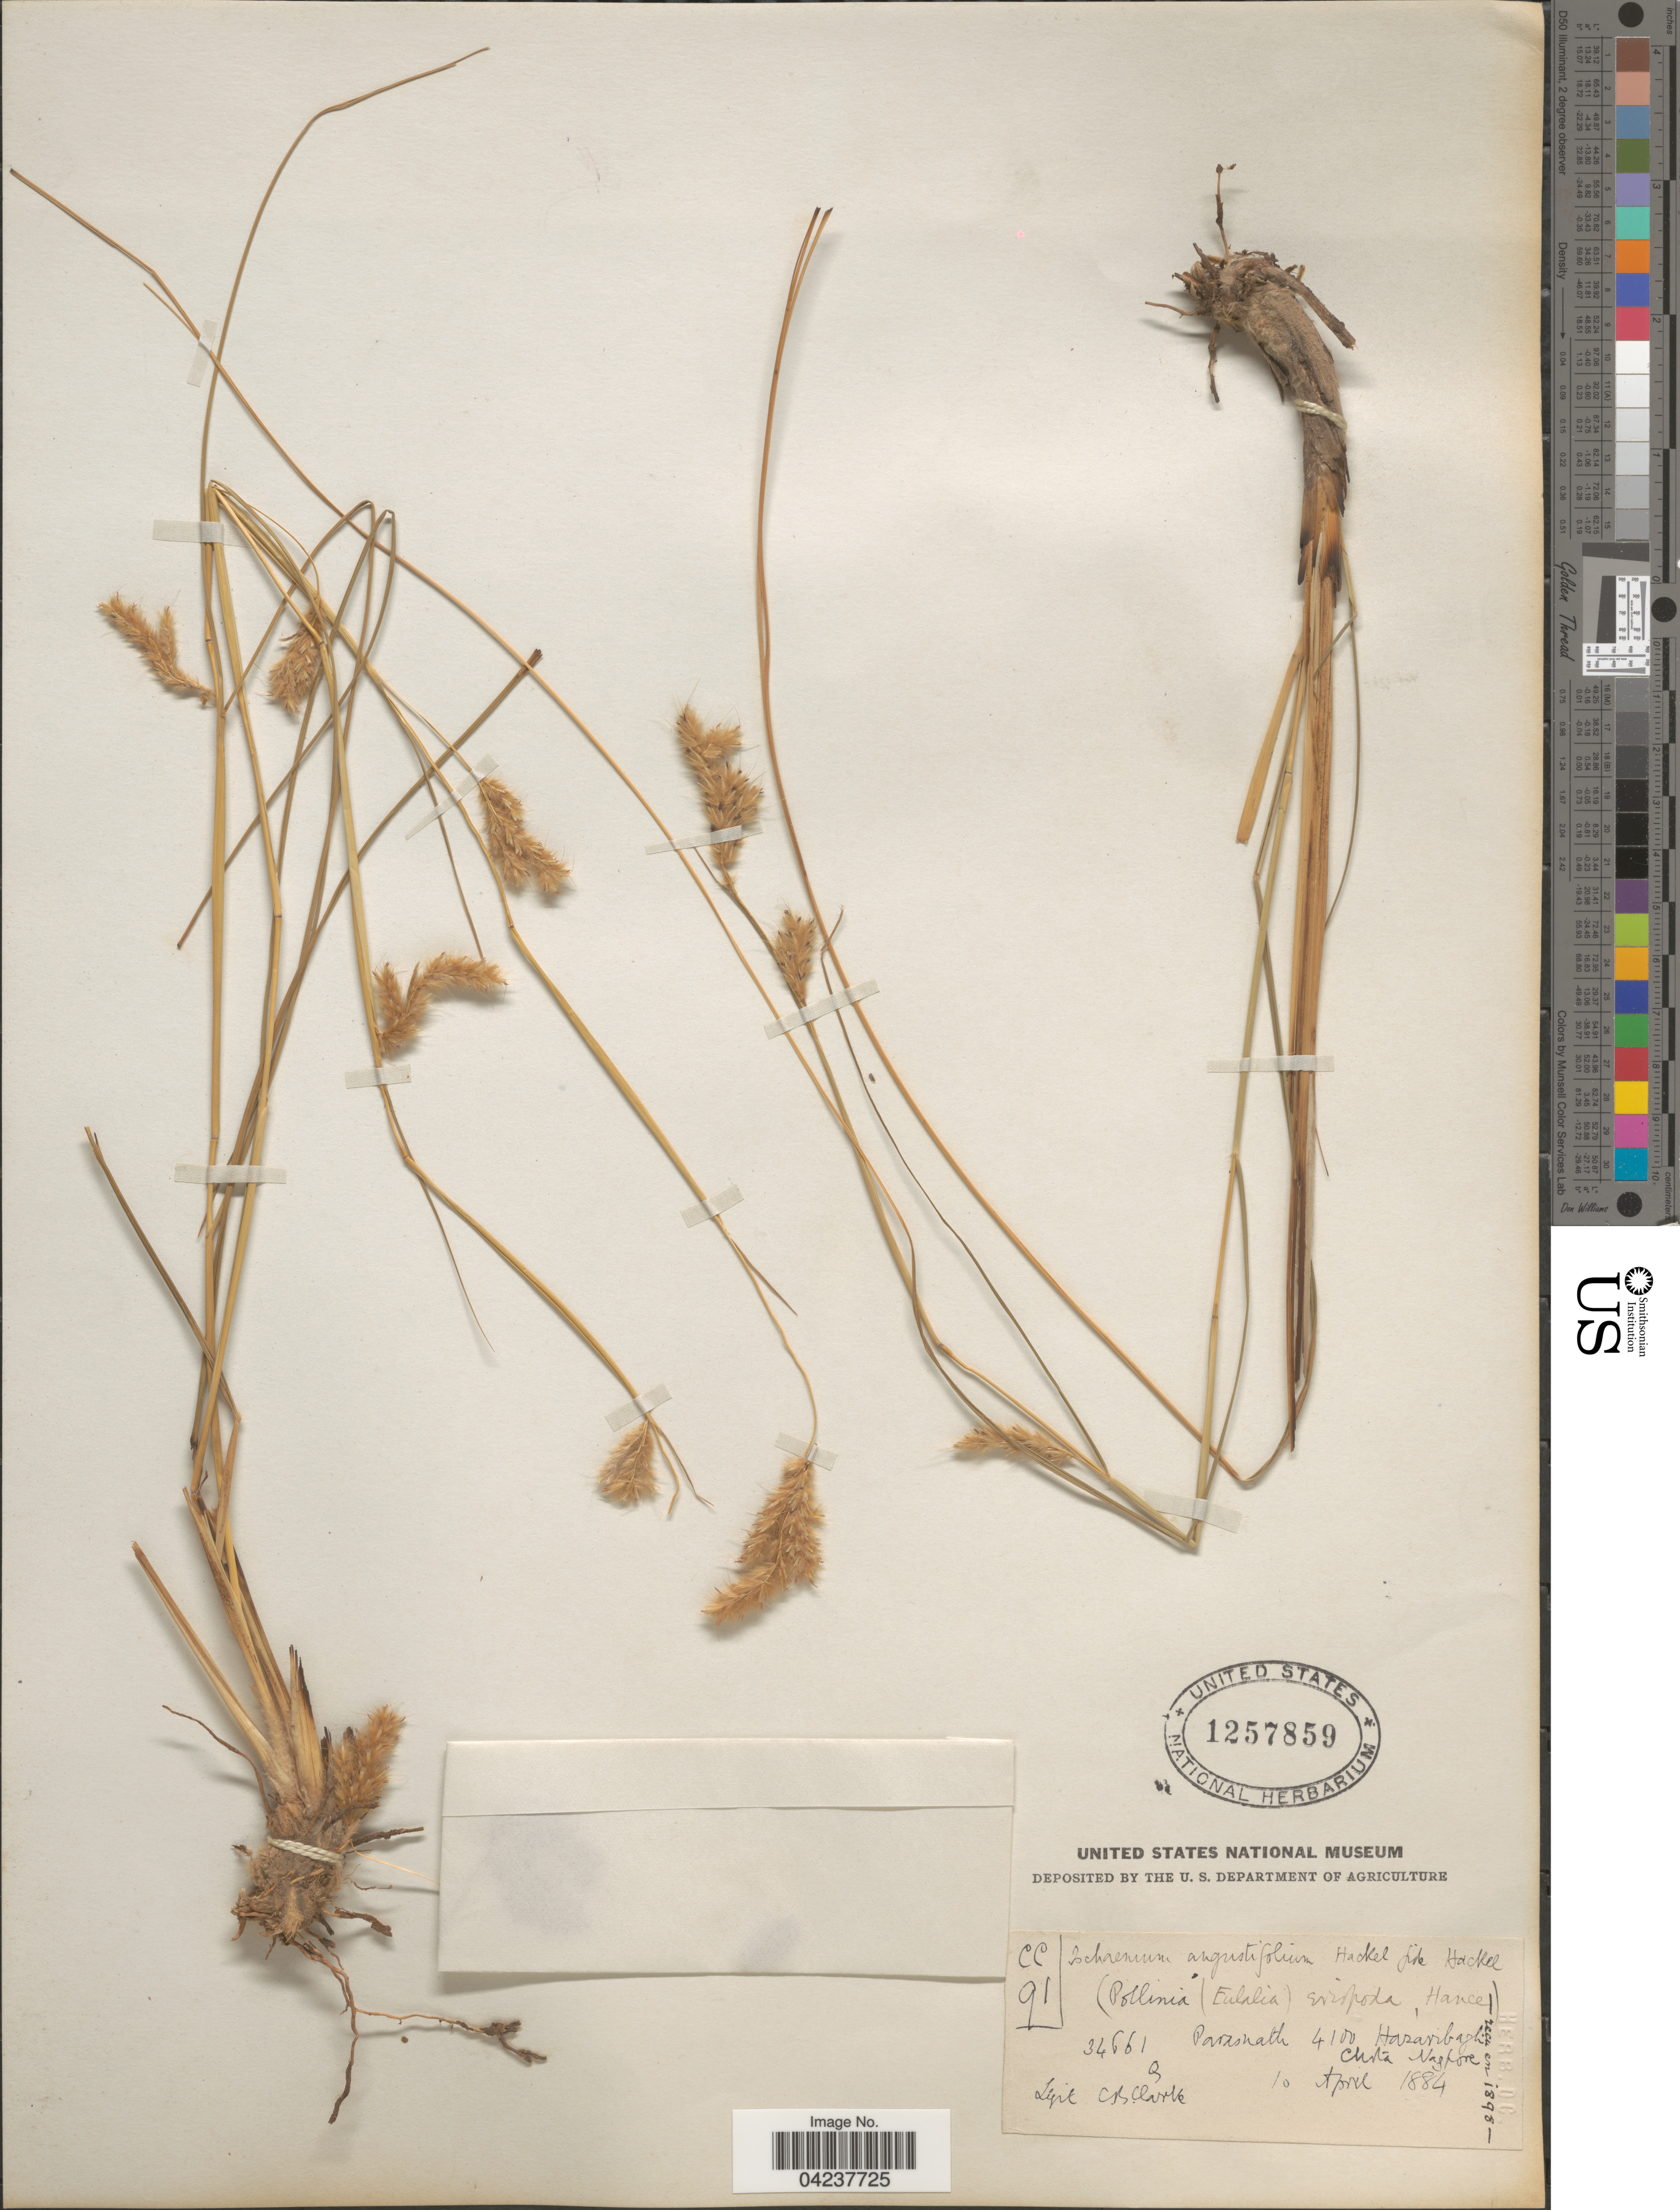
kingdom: Plantae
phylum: Tracheophyta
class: Liliopsida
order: Poales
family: Poaceae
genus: Eulaliopsis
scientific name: Eulaliopsis binata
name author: (Retz.) C. E. Hubb.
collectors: C. B. Clarke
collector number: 34661Q*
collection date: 1884-04-10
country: India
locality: Parasnath Hazaribagh. Chota Nagpore.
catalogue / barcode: US 1257859